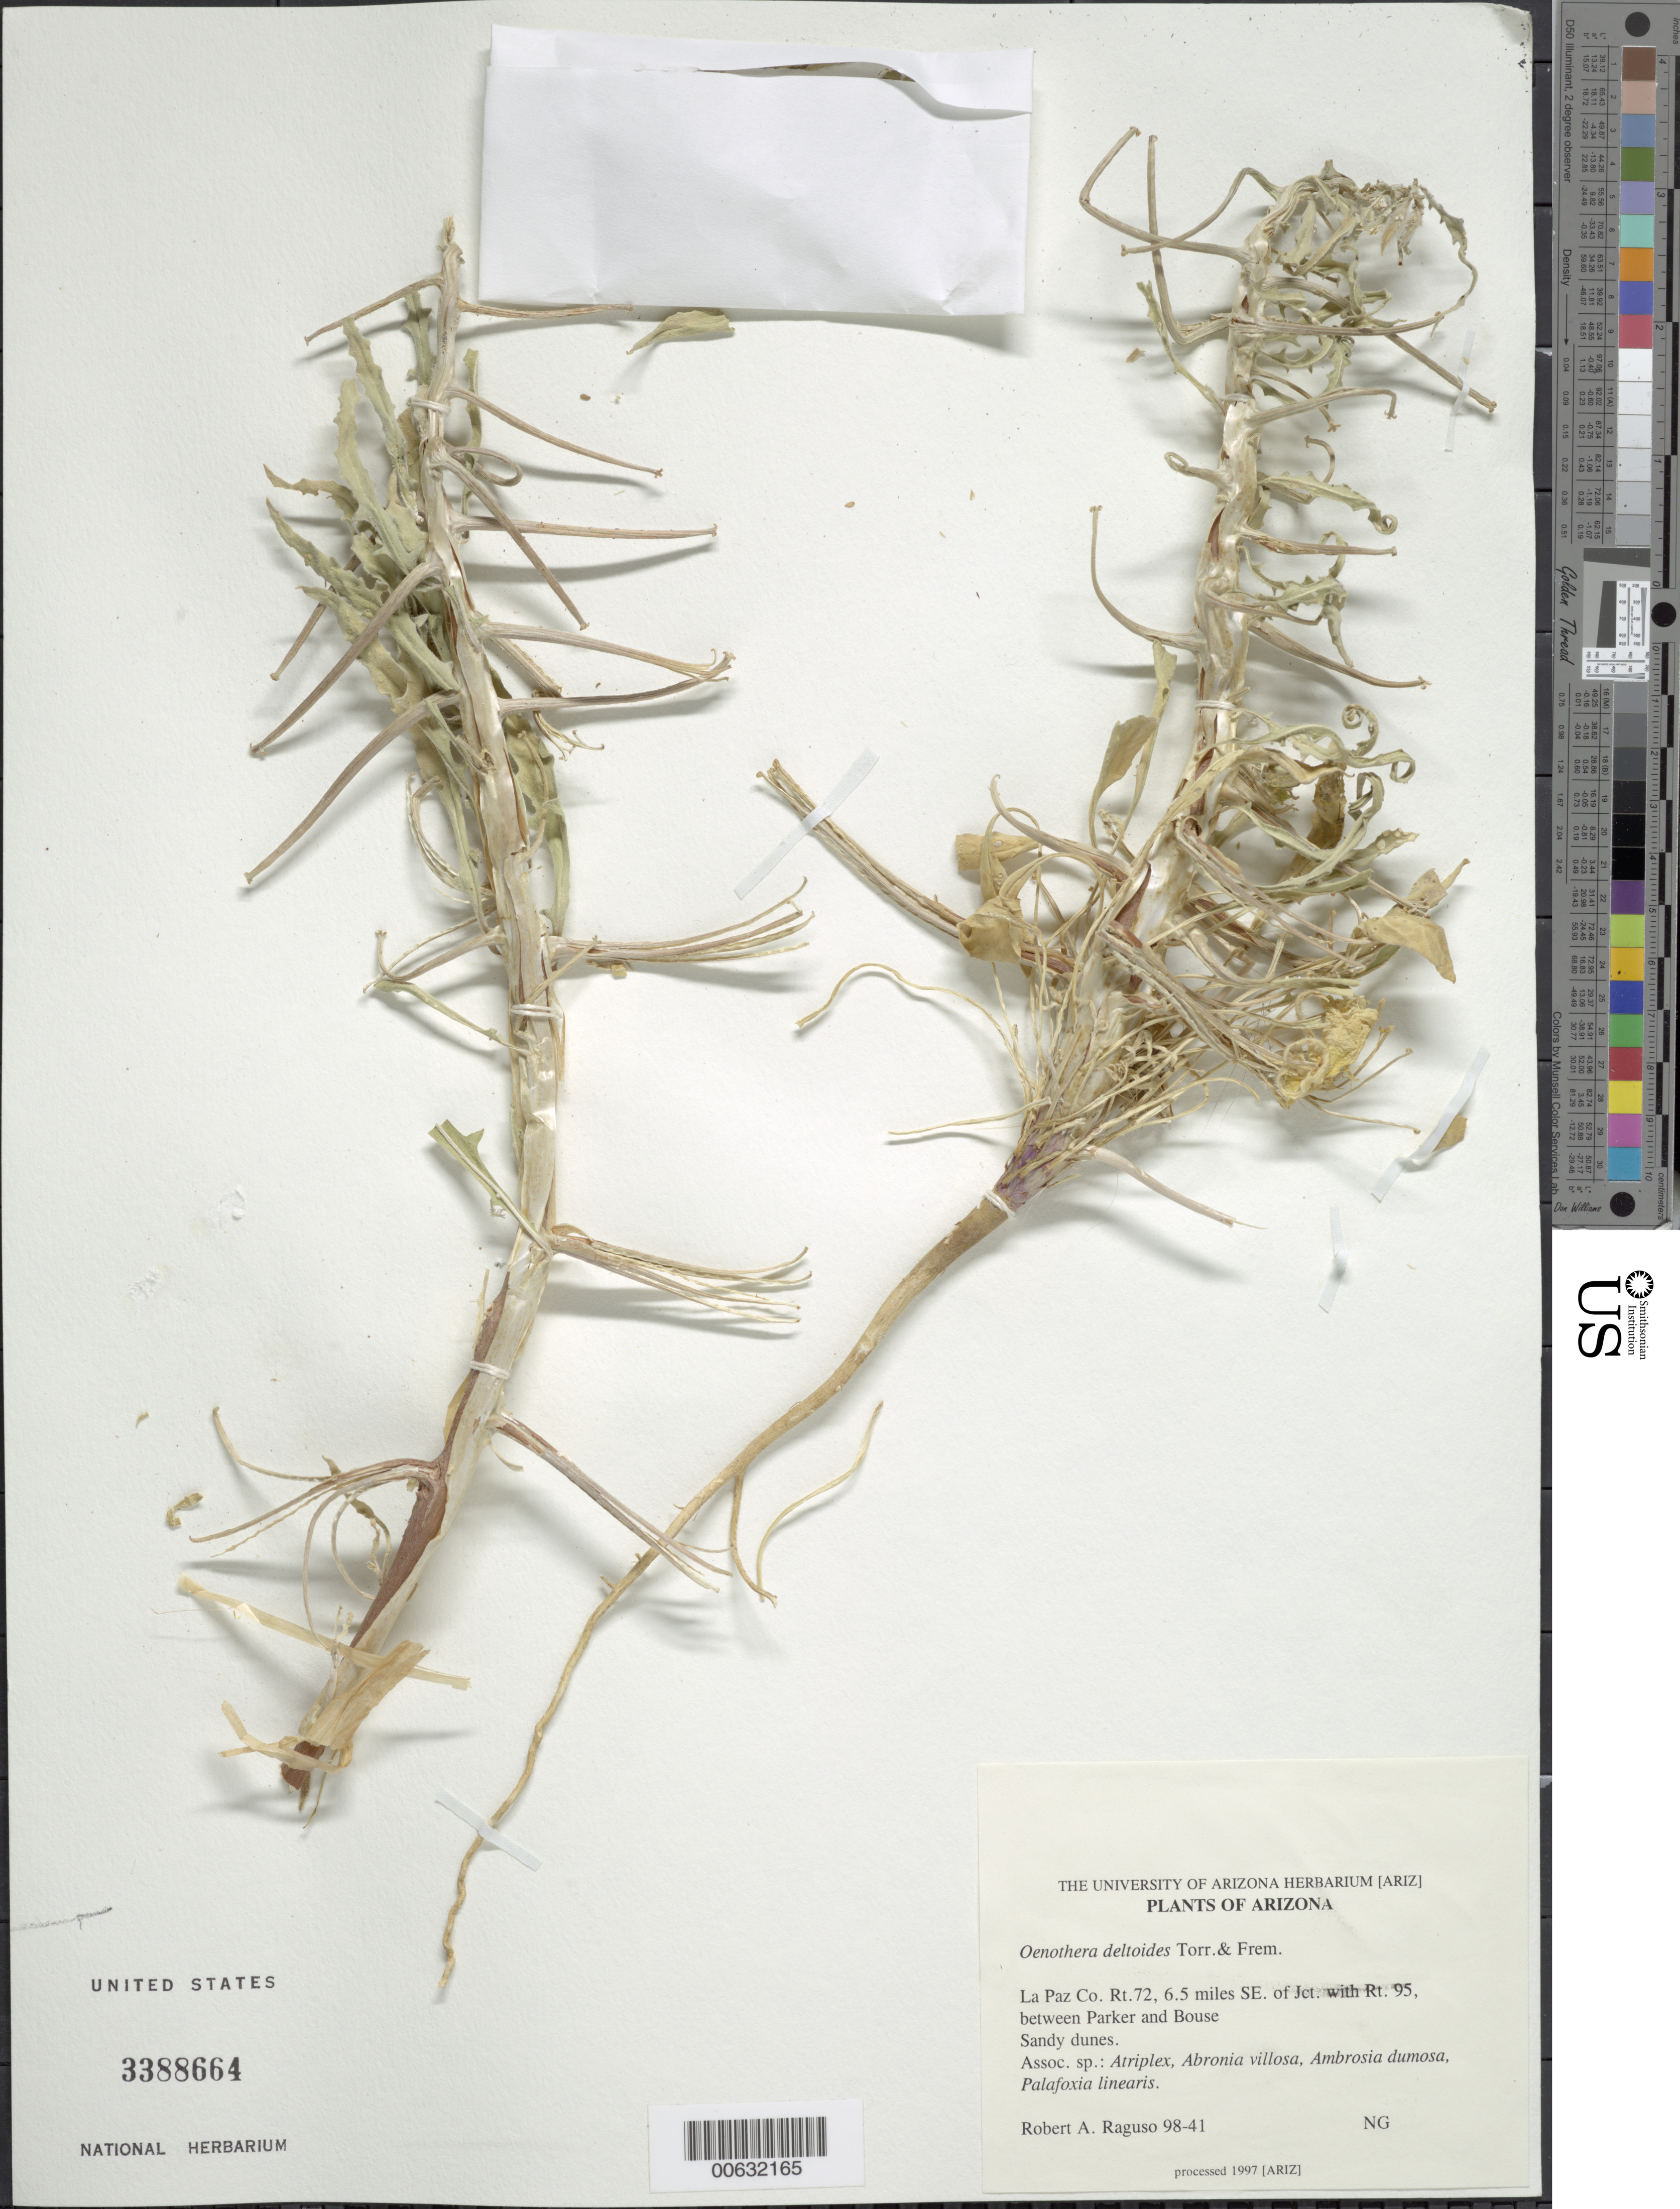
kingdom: Plantae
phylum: Tracheophyta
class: Magnoliopsida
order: Myrtales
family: Onagraceae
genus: Oenothera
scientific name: Oenothera deltoides subsp. deltoides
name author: Torr. & Frém.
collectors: R. Raguso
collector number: RAR98-41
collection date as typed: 1898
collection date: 1898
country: United States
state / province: Arizona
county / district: La Paz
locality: Rt. 72, SE of Jct. With Rt. 95, between Parker and Bouse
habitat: Sandy dunes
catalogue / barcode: US 3388664